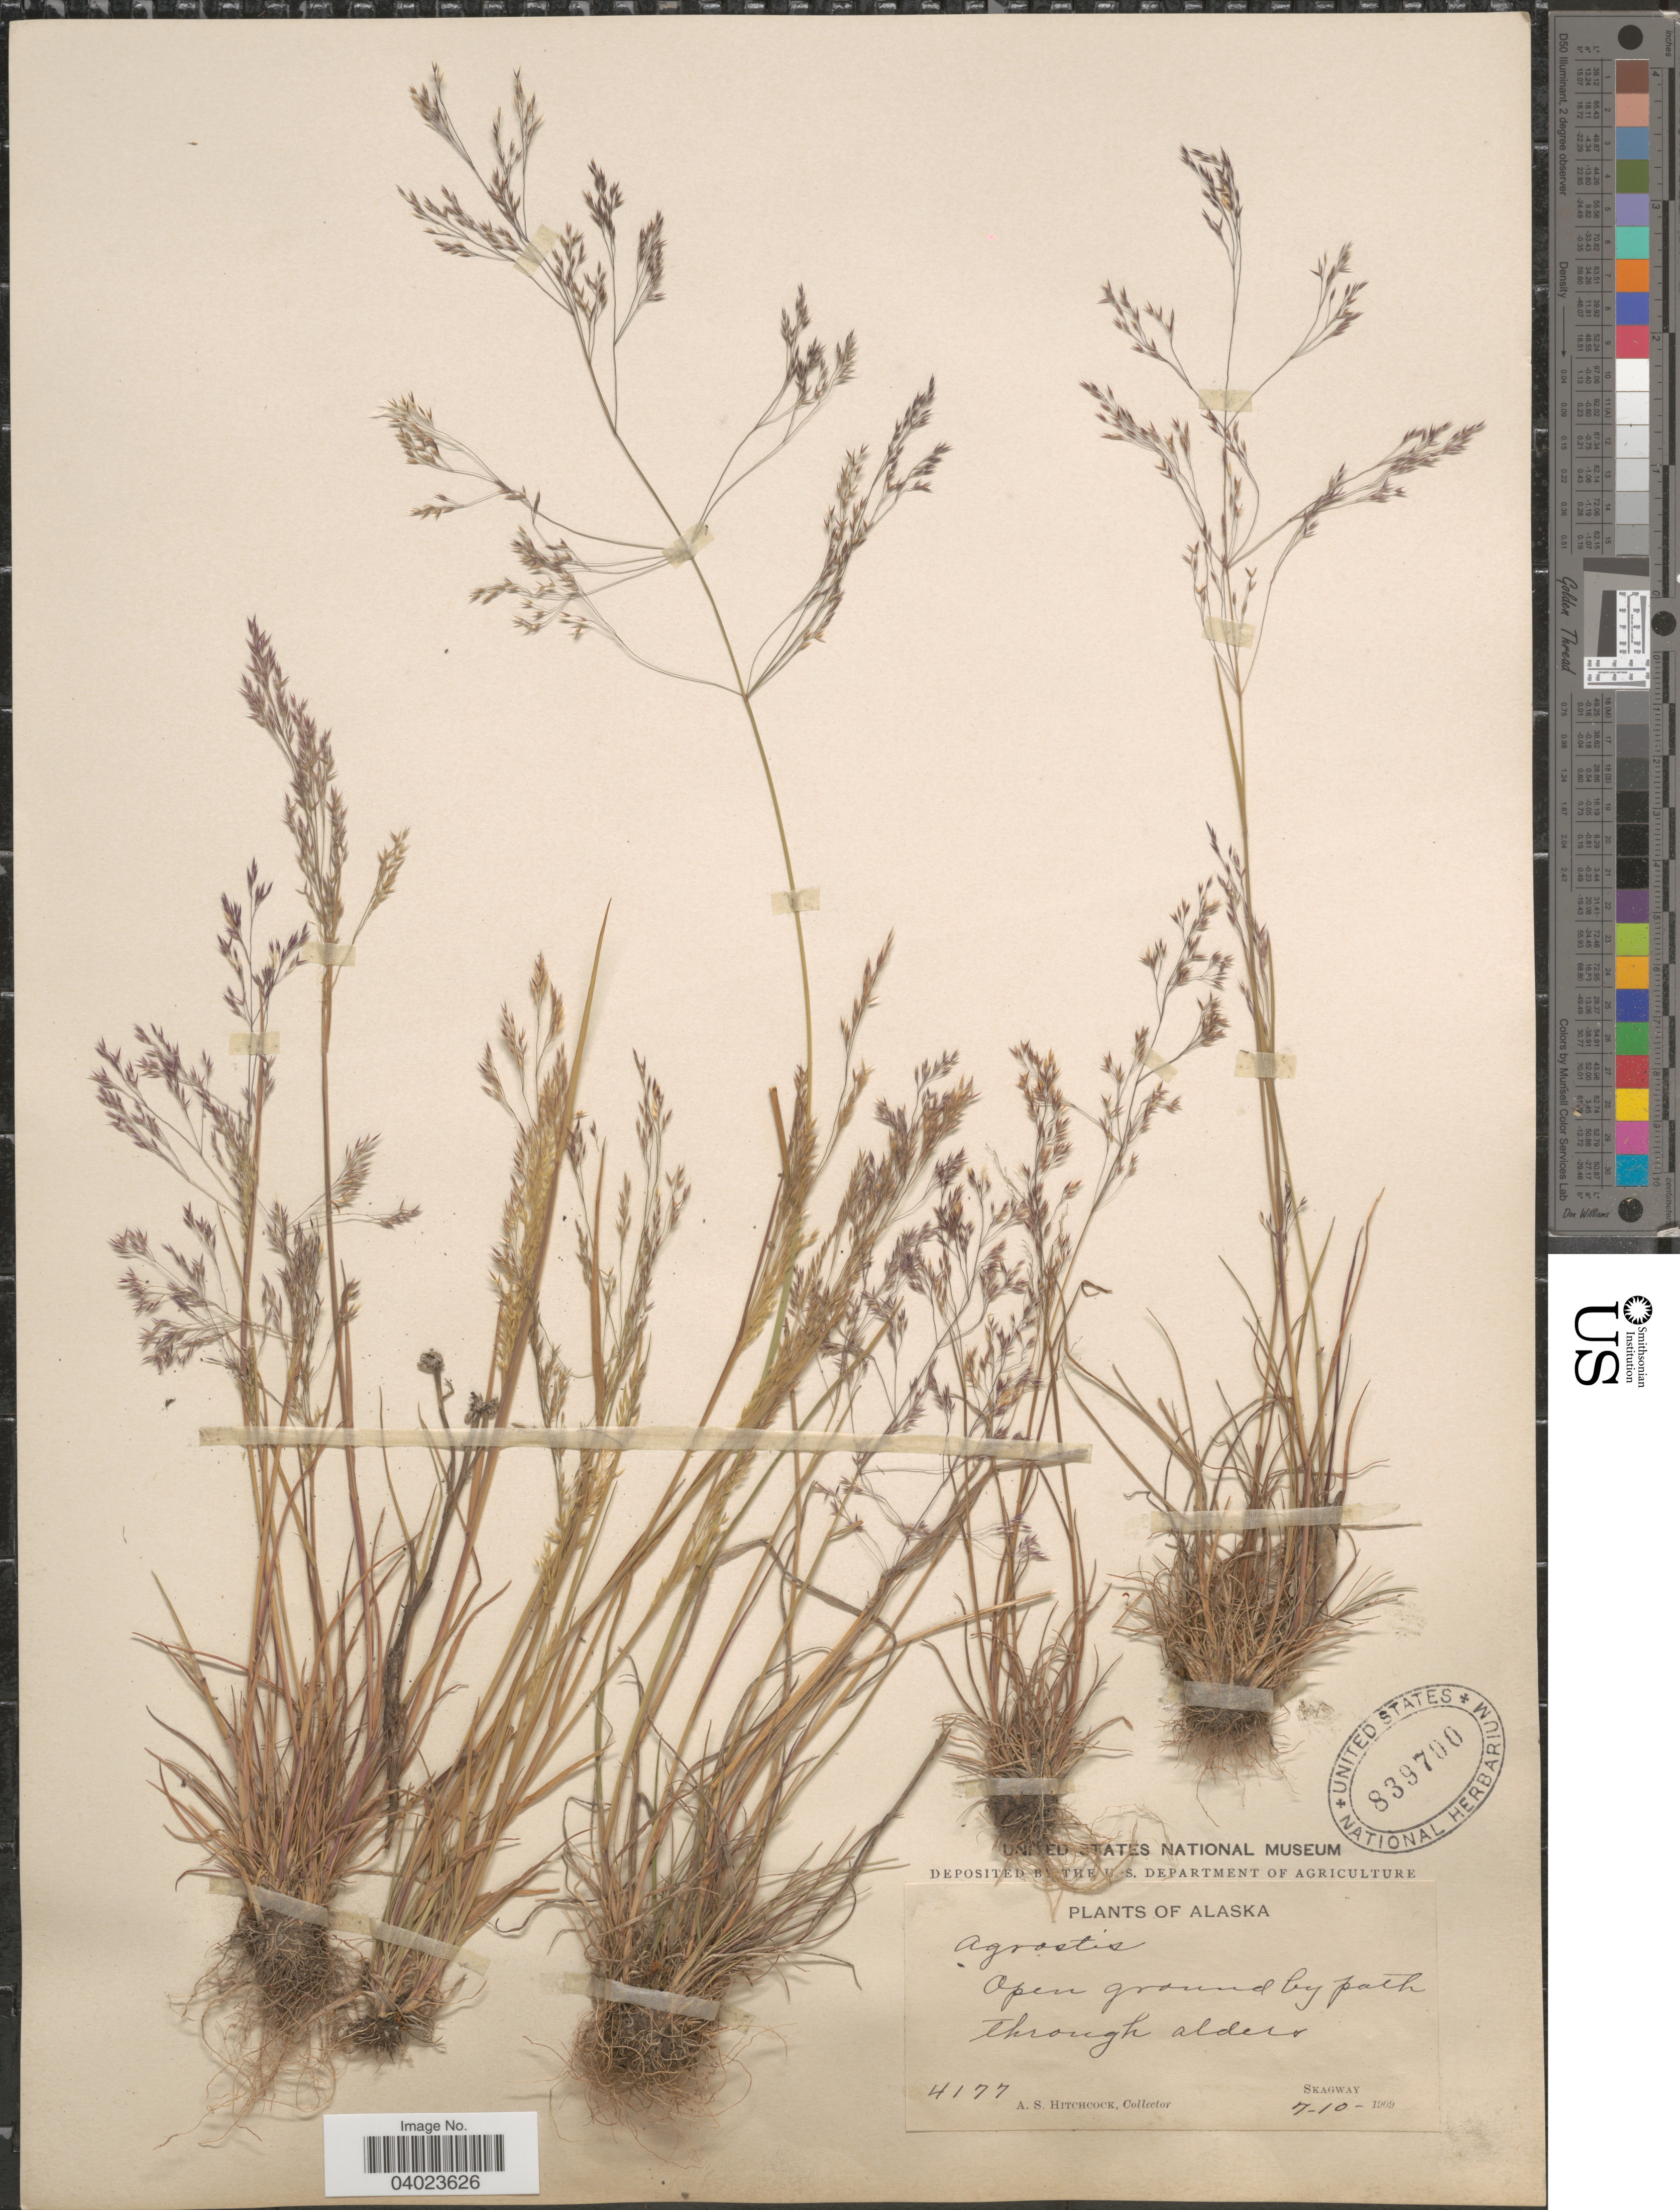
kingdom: Plantae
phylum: Tracheophyta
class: Liliopsida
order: Poales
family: Poaceae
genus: Agrostis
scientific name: Agrostis sp.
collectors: A. S. Hitchcock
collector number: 4177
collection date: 1909-07-10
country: United States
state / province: Alaska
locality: Skagway.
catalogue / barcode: US 839700